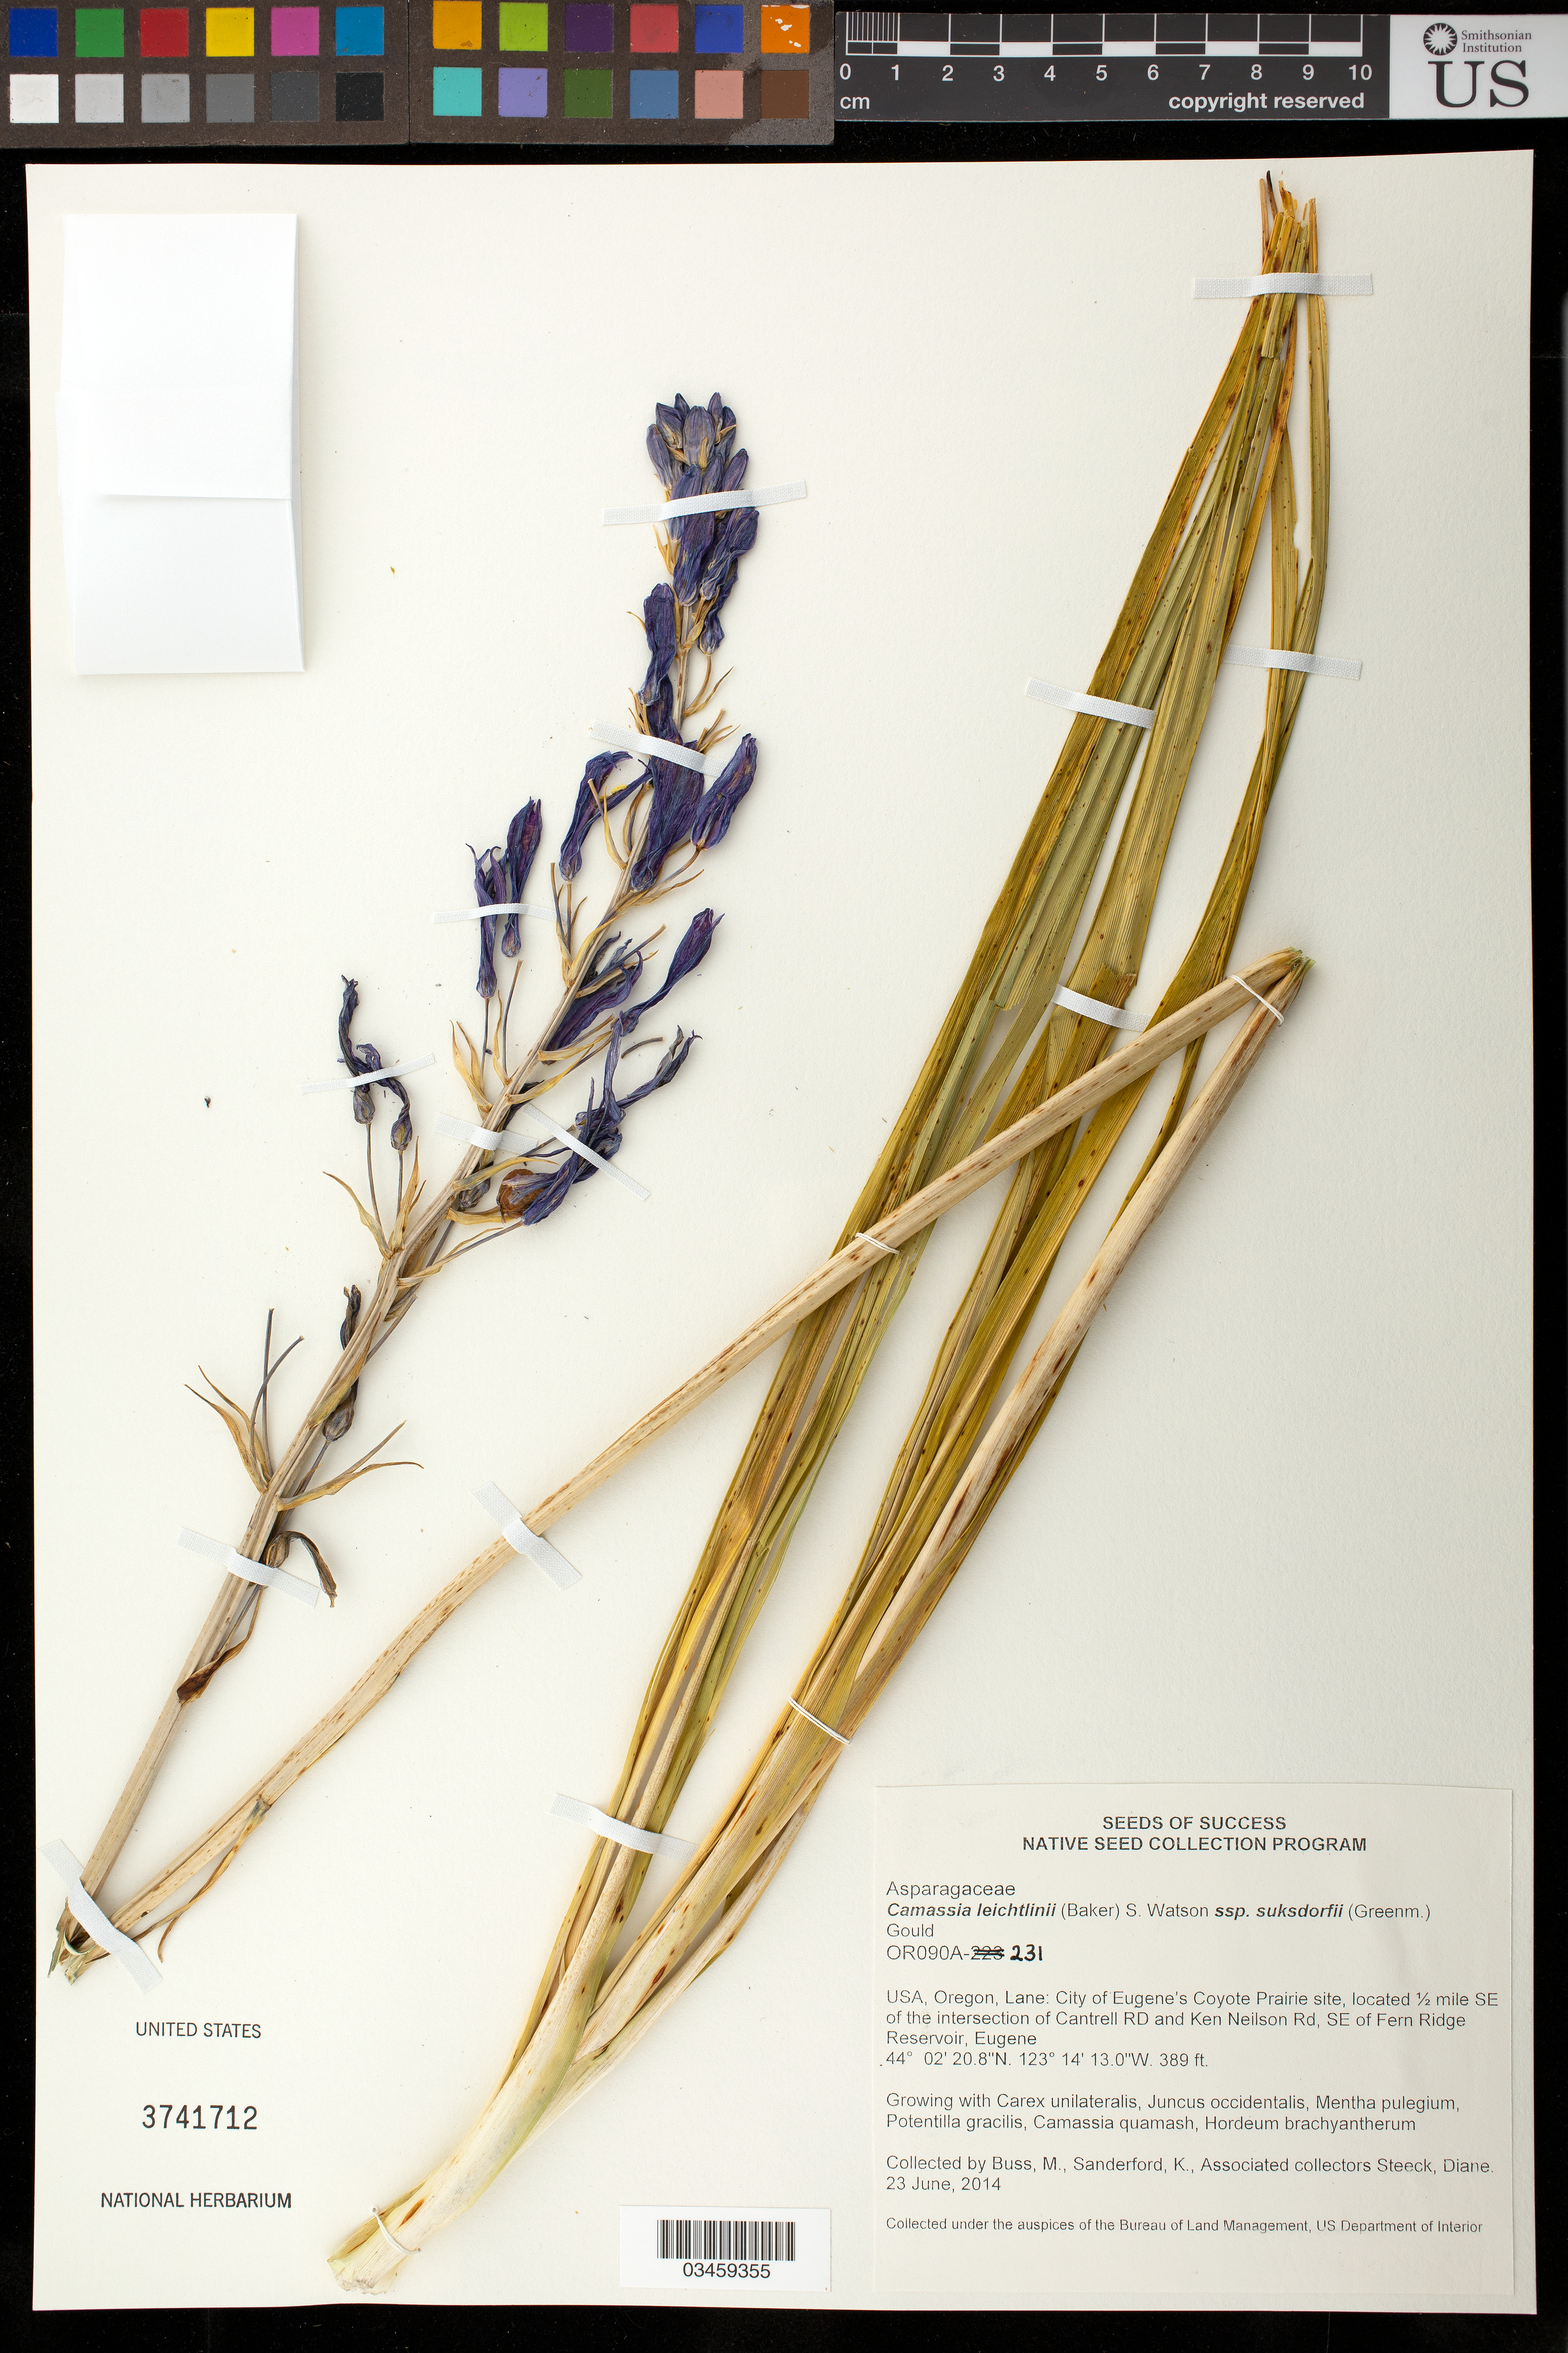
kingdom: Plantae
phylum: Tracheophyta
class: Liliopsida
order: Asparagales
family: Asparagaceae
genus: Camassia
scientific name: Camassia leichtlinii subsp. suksdorfii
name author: (Greenm.) Gould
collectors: M. Buss & K. Sanderford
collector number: OR090A-231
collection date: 2014-06-14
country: United States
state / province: Oregon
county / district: Lane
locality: City of Eugene's Coyote Prairie site, 0.5 mi. SE on the intersection of Cantrell Rd and Ken Neilson Rd, SE of Fern Ridge Reservoir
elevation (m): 119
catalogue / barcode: US 3741712